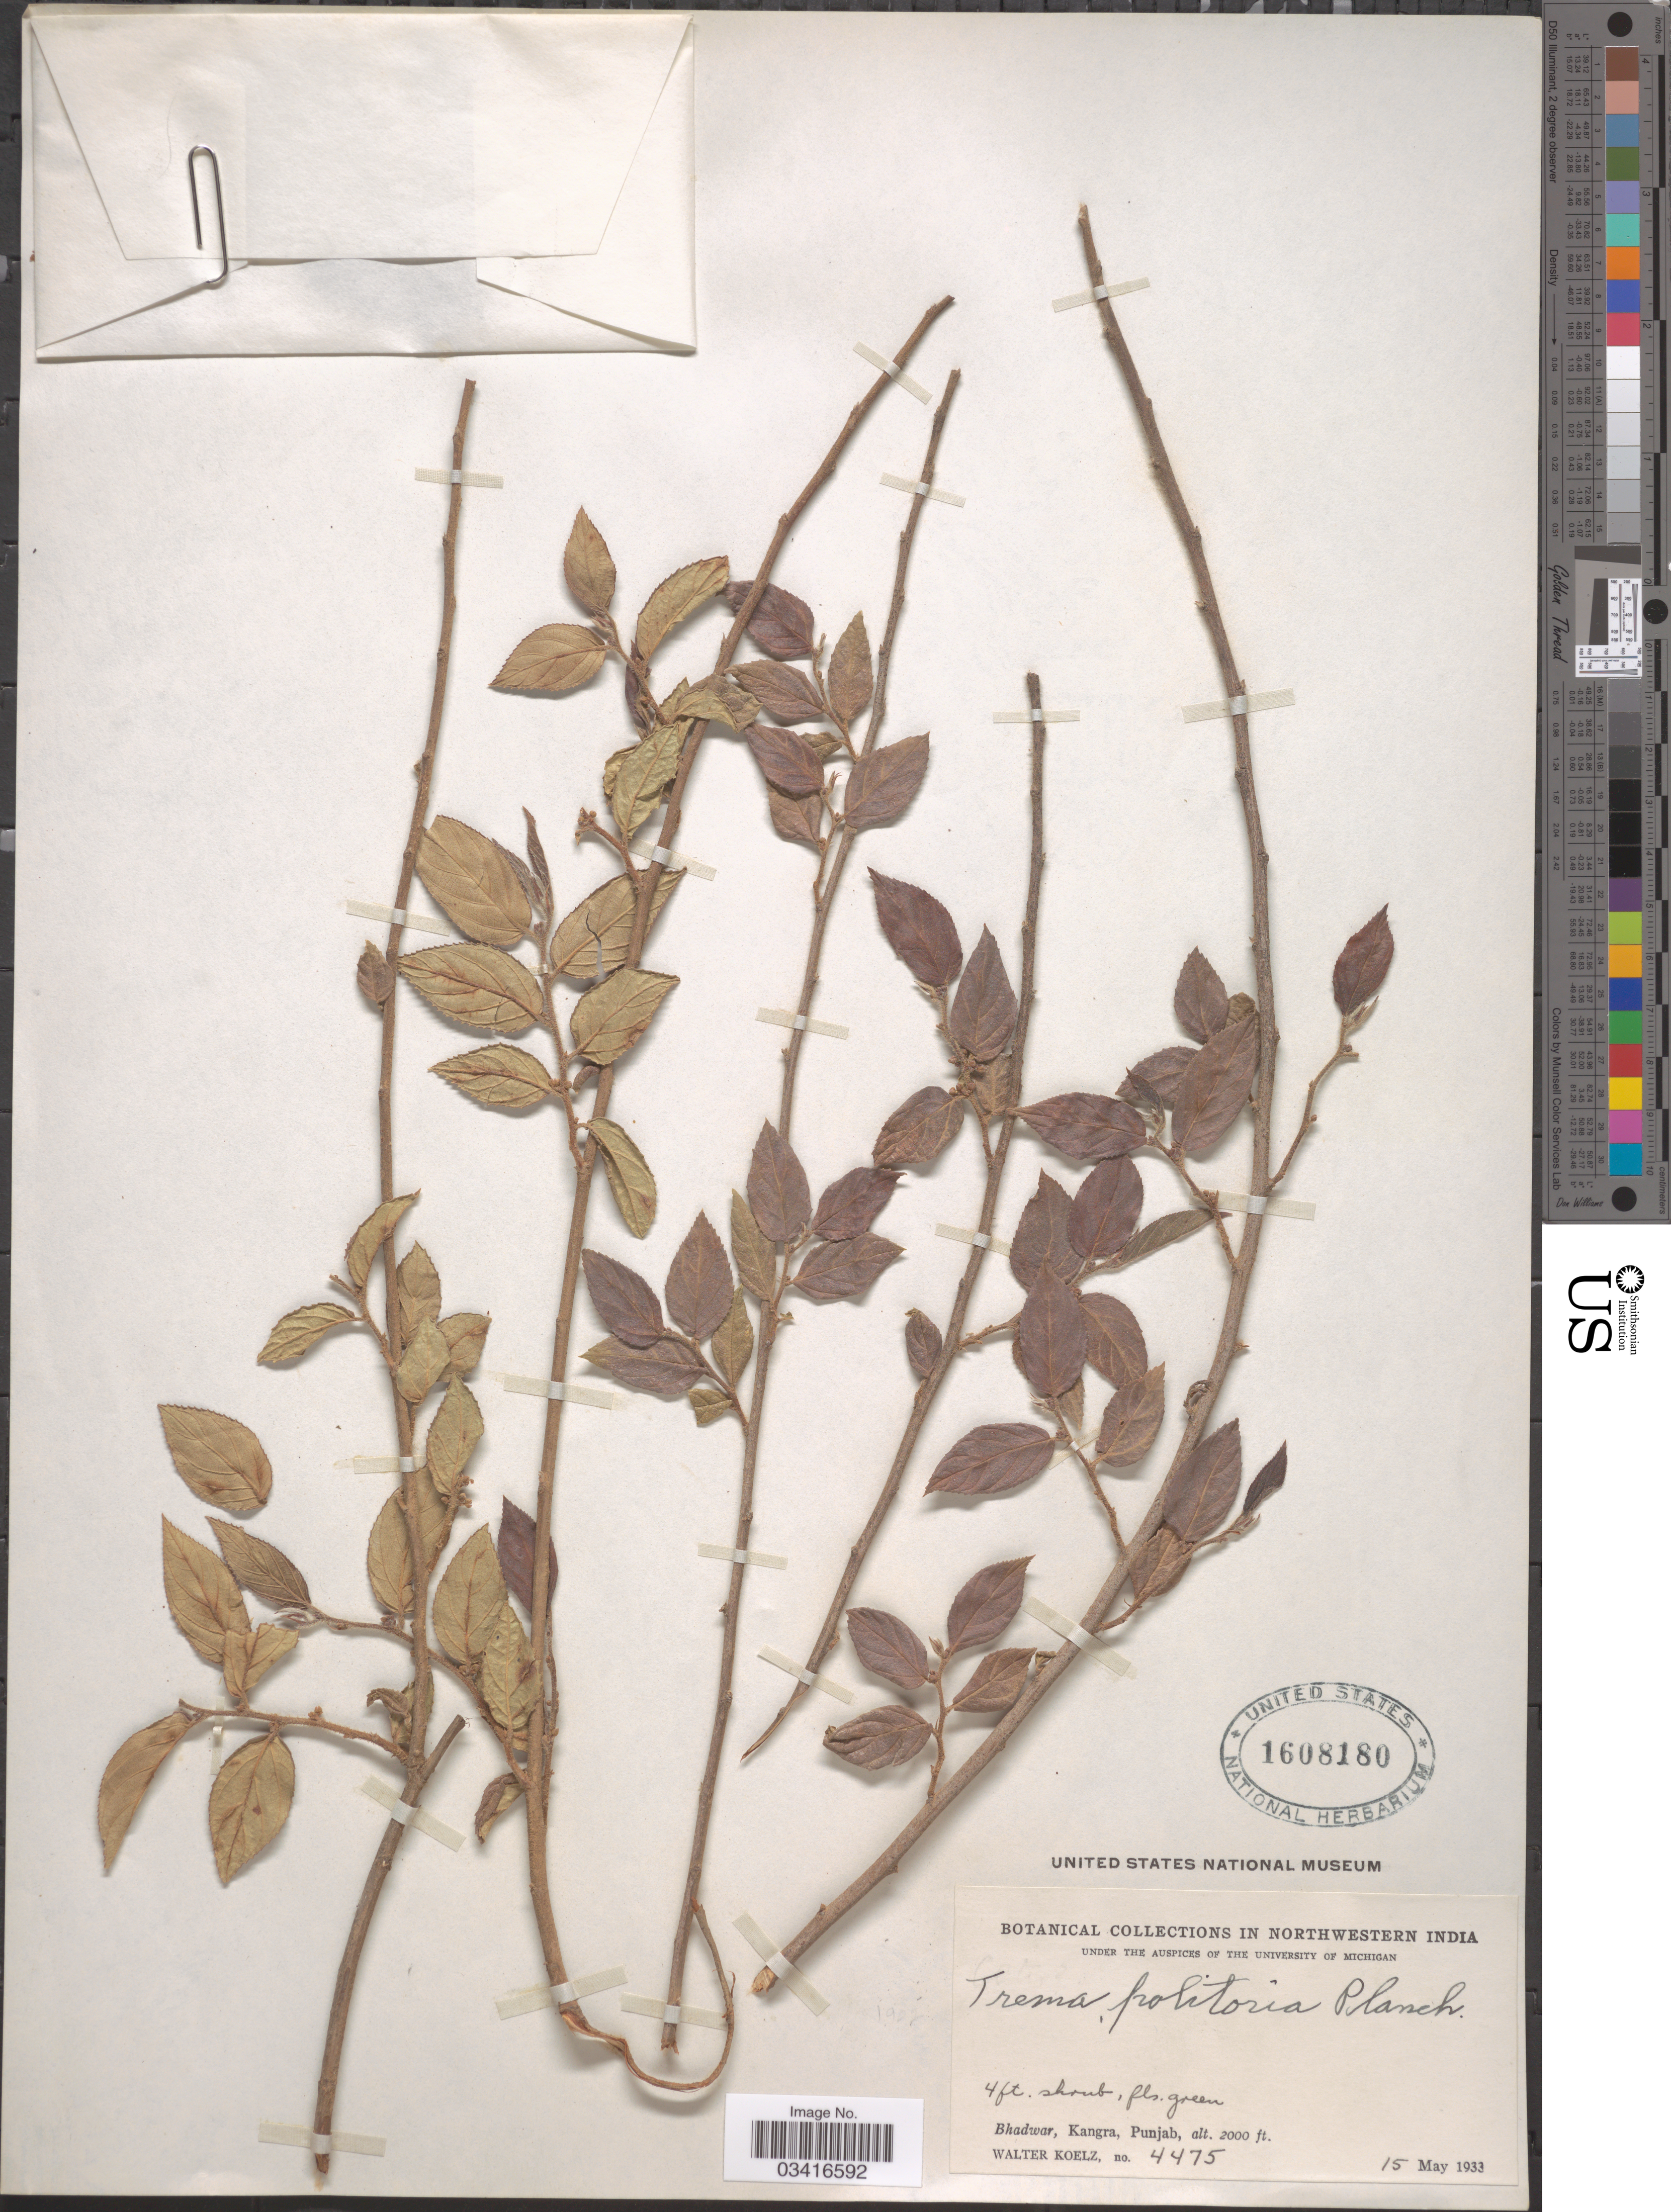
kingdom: Plantae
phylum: Tracheophyta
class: Magnoliopsida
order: Rosales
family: Cannabaceae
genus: Trema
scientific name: Trema politoria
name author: (Planch.) Blume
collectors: W. N. Koelz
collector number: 4475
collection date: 1933-05-15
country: India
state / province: Punjab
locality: Northwestern India. Bhadwar, Kangra, Punjab.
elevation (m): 610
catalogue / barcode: US 1608180